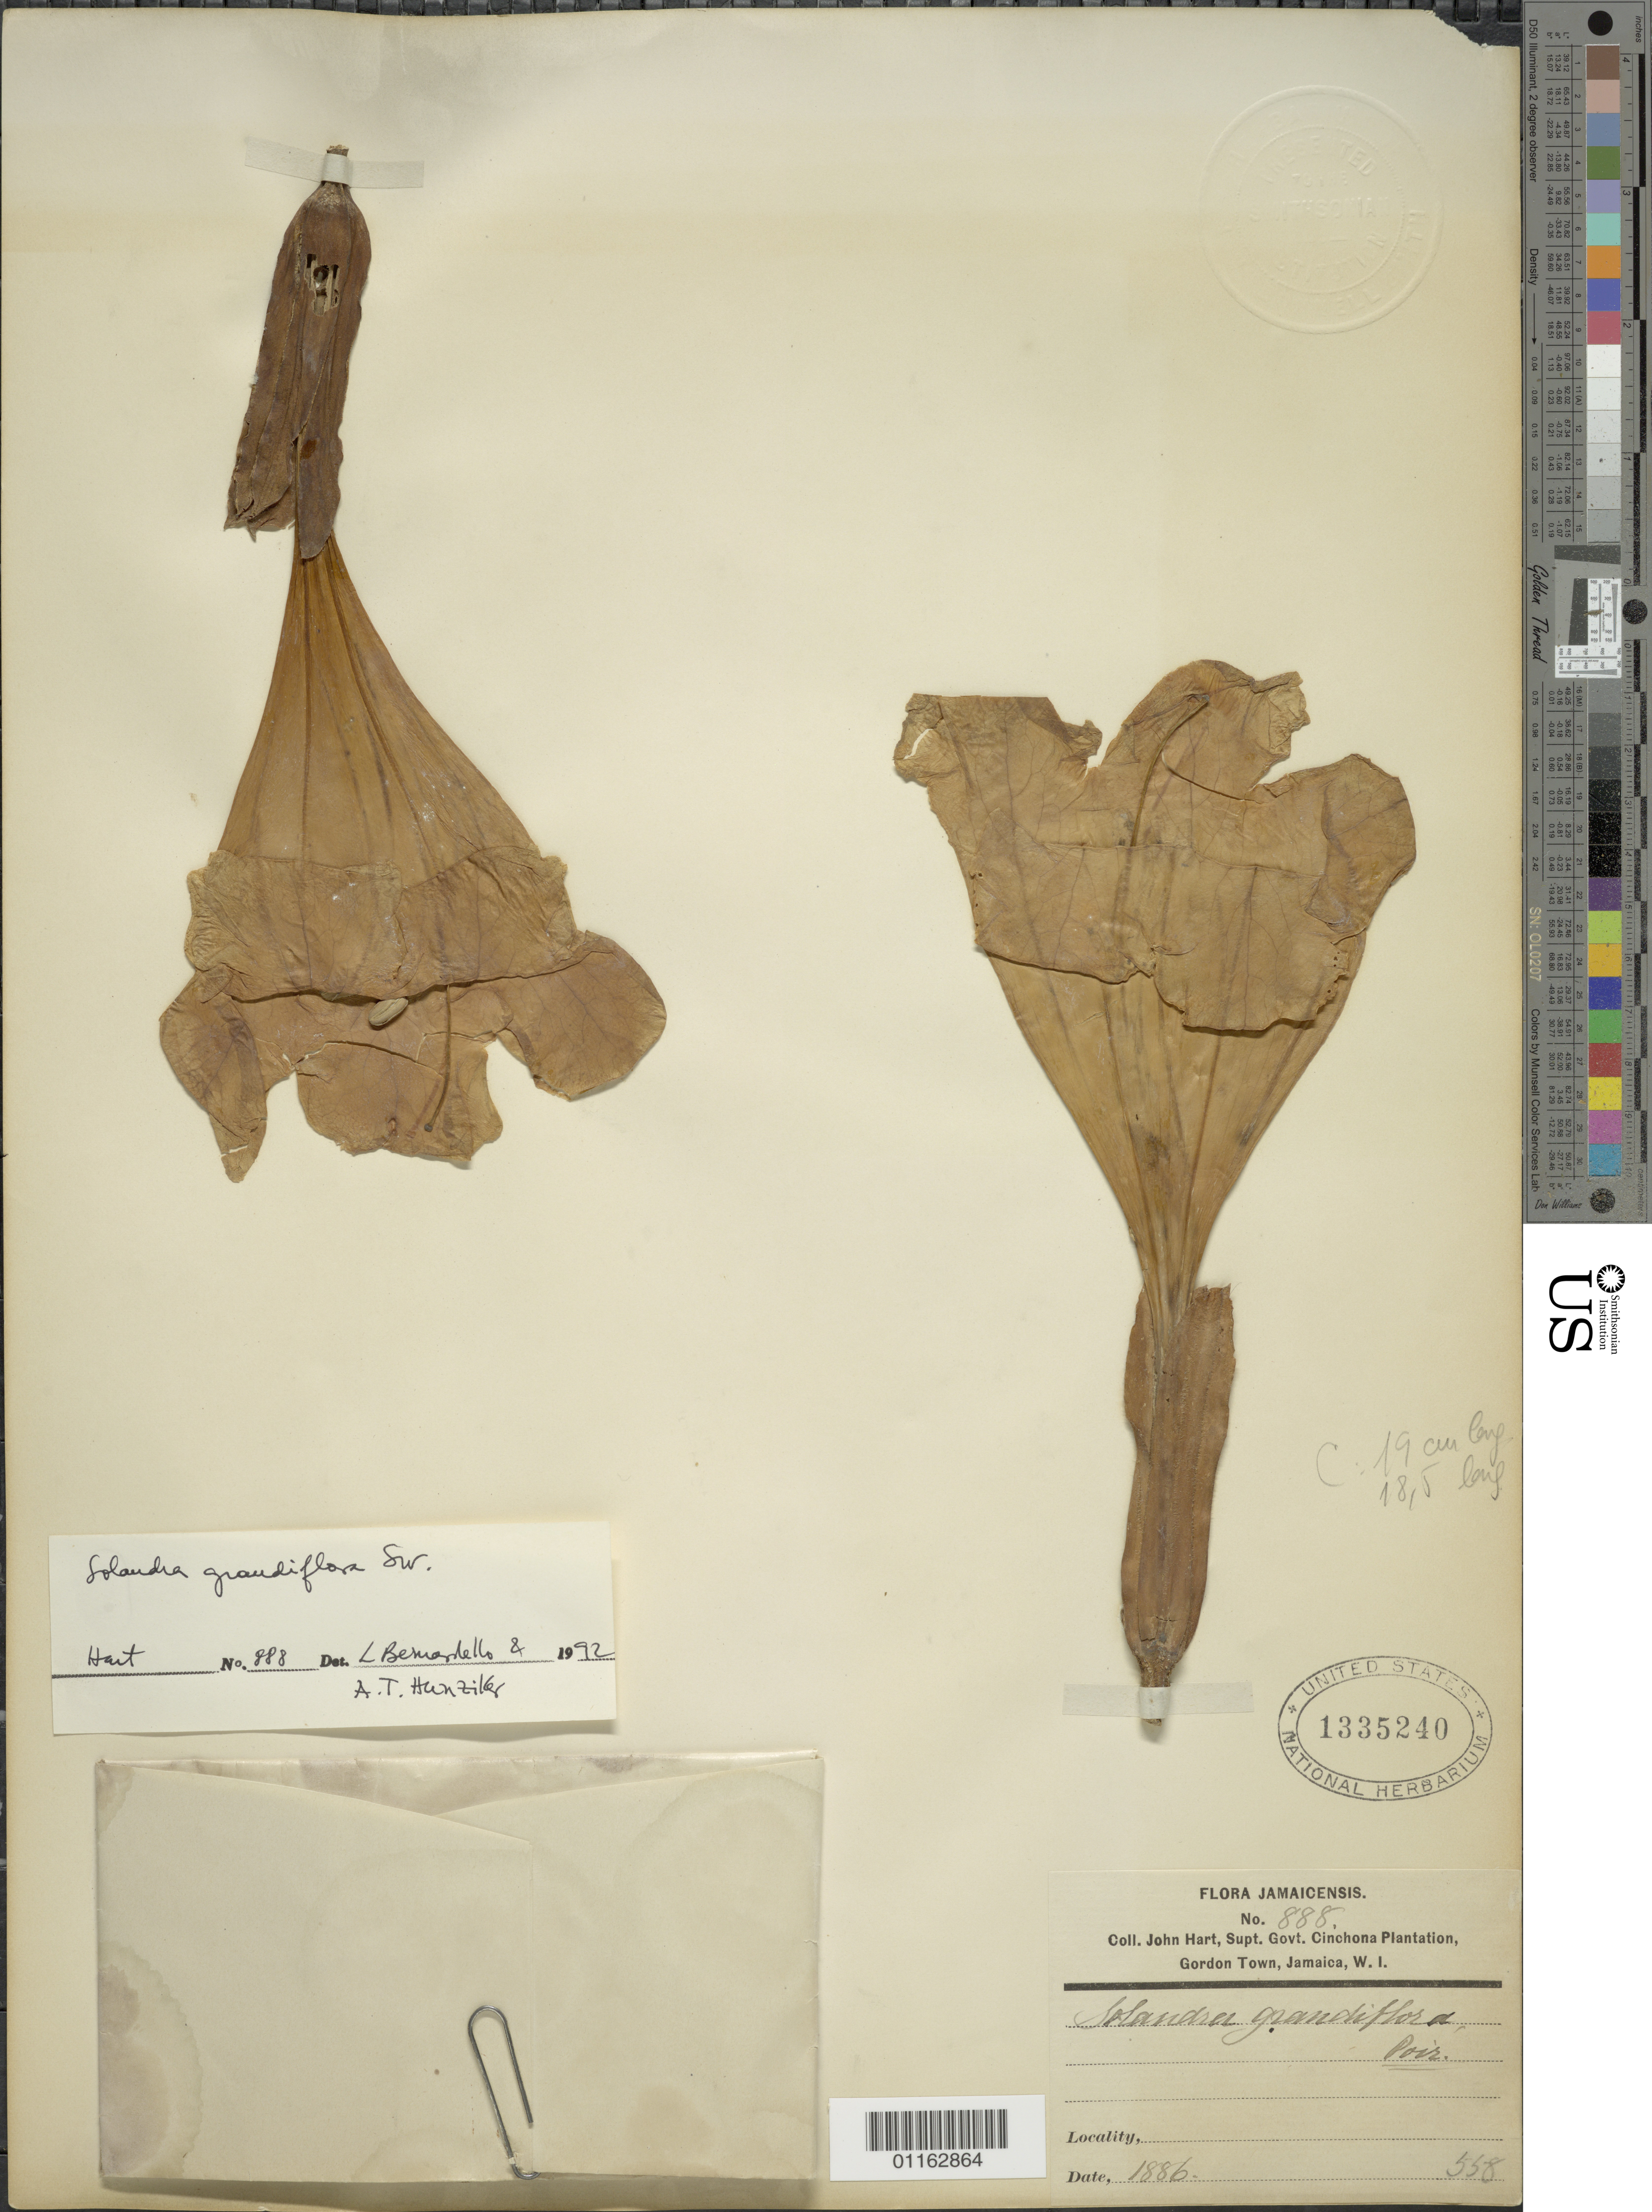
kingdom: Plantae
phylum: Tracheophyta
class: Magnoliopsida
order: Solanales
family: Solanaceae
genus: Solandra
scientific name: Solandra grandiflora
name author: Sw.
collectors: J. Hart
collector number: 888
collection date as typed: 1886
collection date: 1886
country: Jamaica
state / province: Saint Andrew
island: Jamaica I.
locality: Gordon Town, Cinchona Plantation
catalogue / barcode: US 1335240